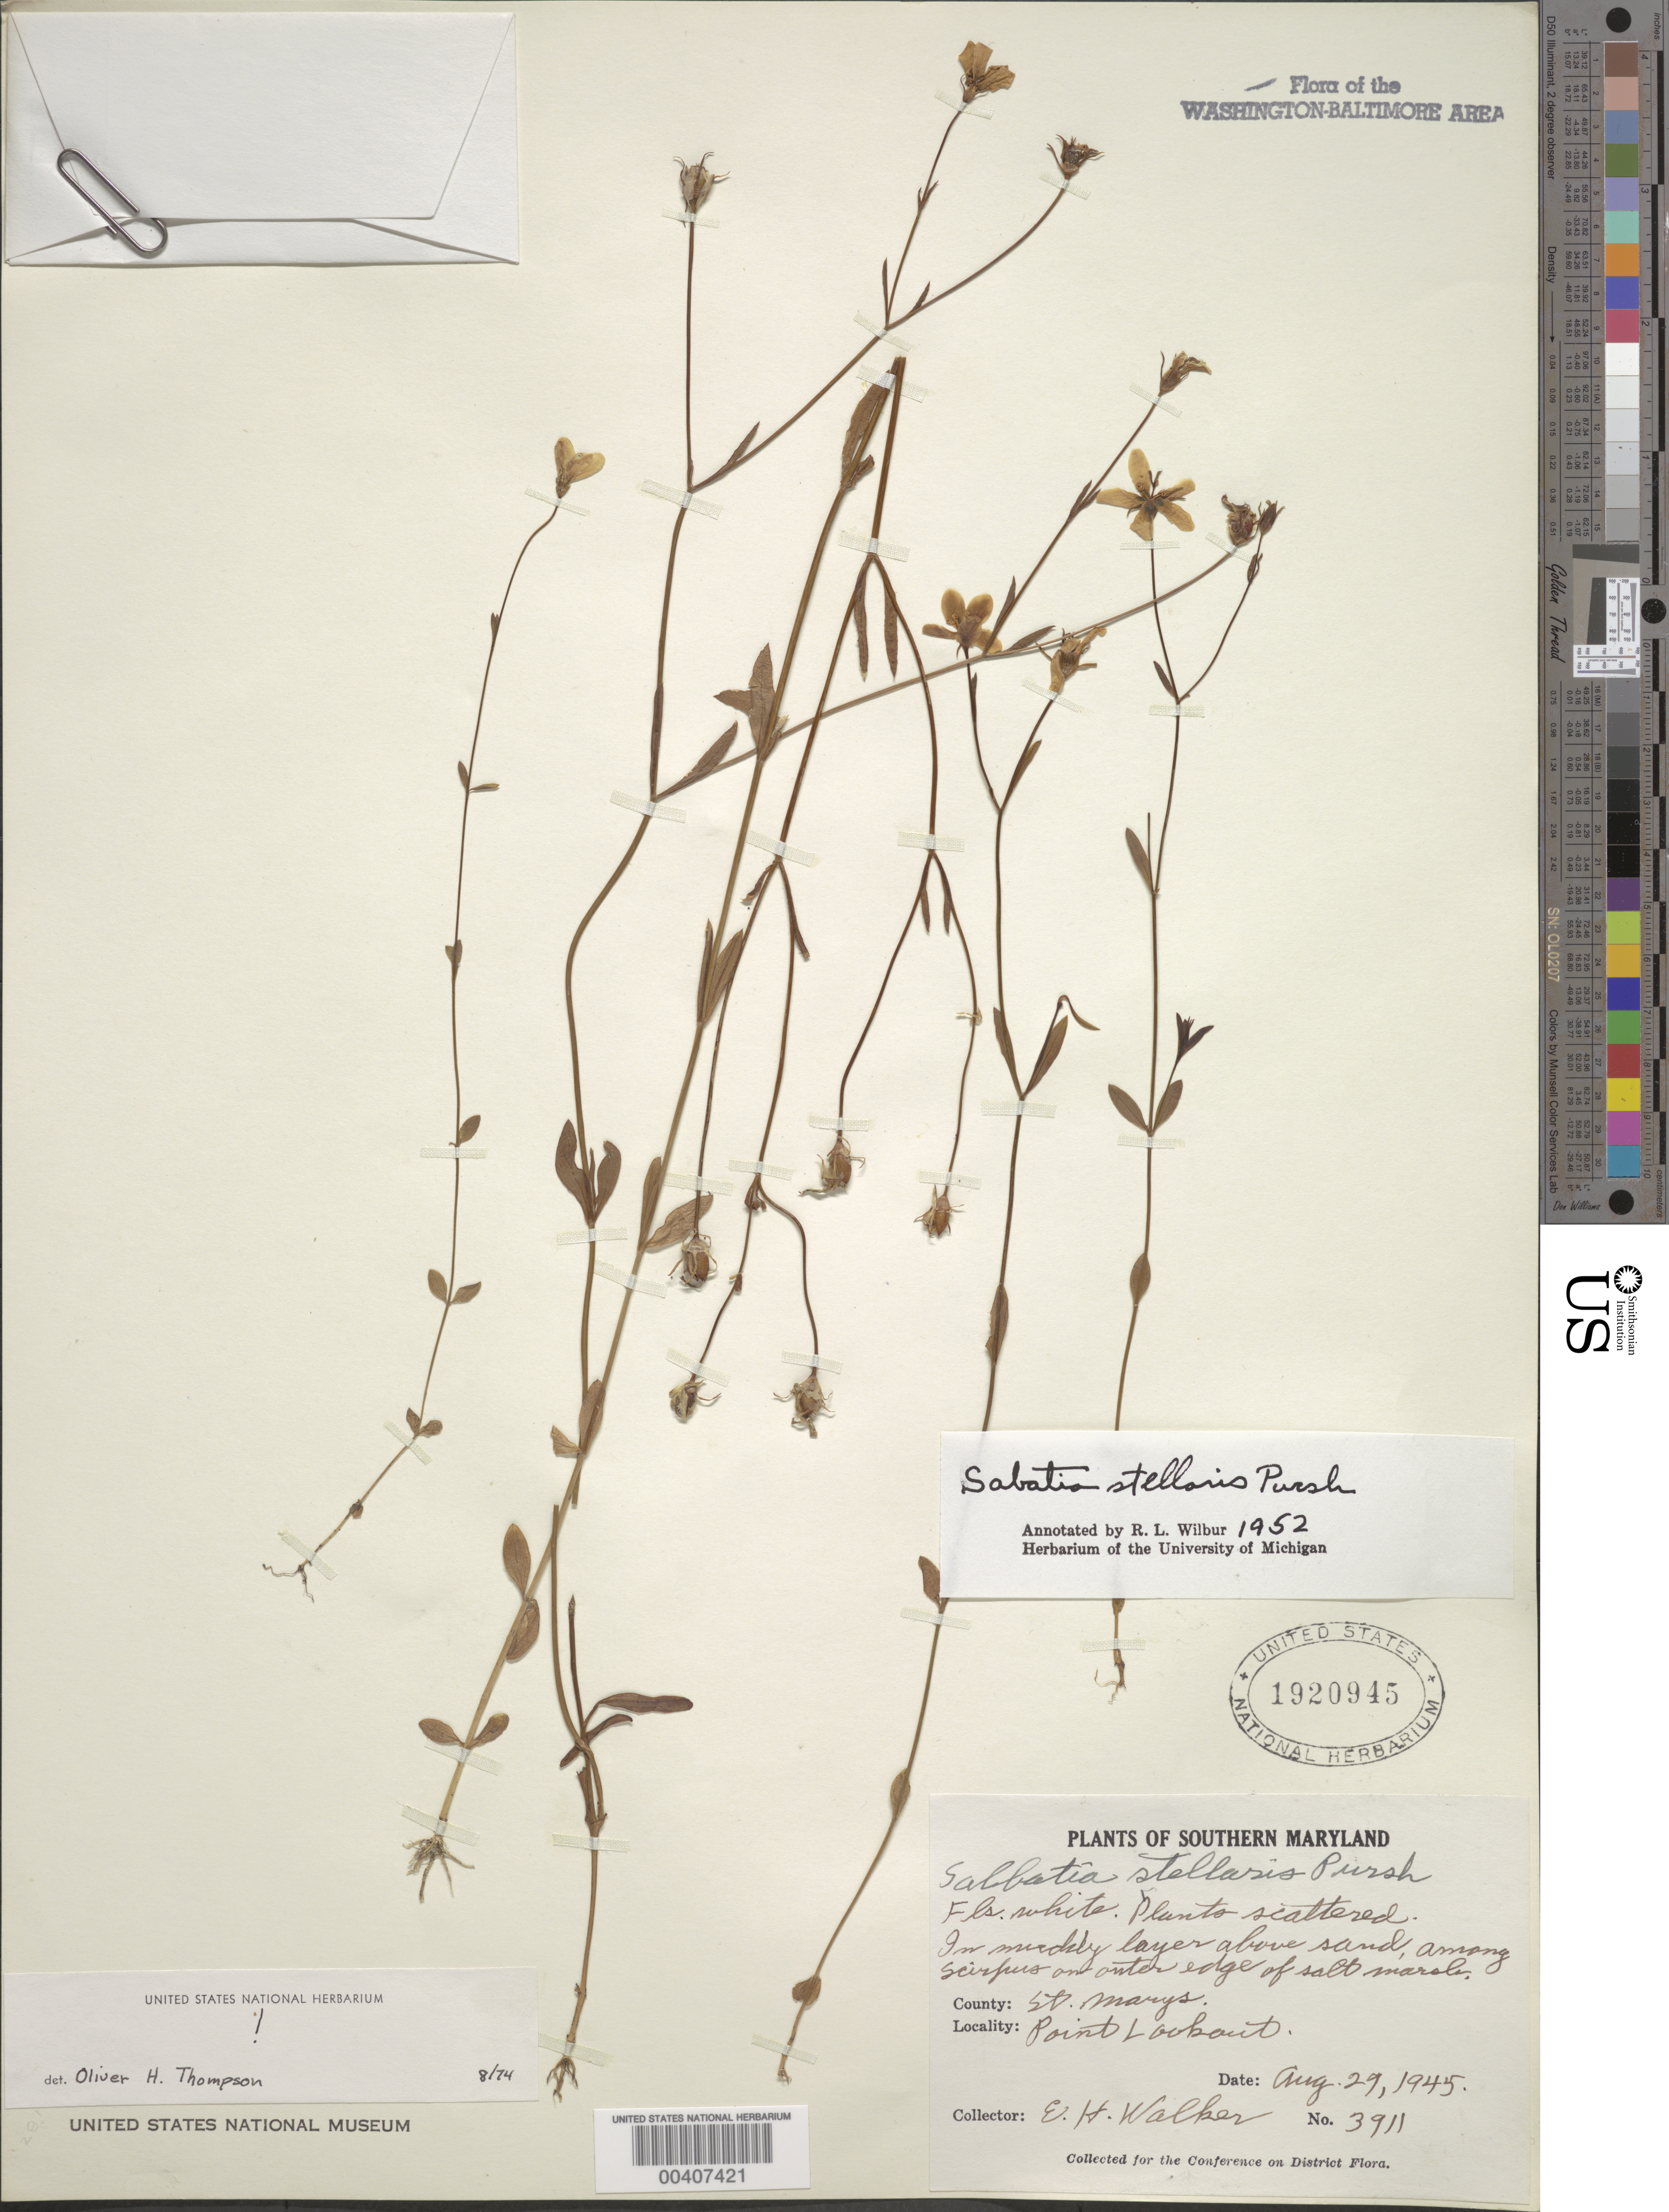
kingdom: Plantae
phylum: Tracheophyta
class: Magnoliopsida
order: Gentianales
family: Gentianaceae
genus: Sabatia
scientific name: Sabatia stellaris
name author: Pursh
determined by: Thompson, O. H.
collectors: E. H. Walker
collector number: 3911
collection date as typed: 29 Aug 1945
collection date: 1945-08-29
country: United States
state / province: Maryland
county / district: St. Mary's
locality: Point Lookout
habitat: Muddy layer above sand, among scirpus, outer edge of salt marsh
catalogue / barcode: US 1920945